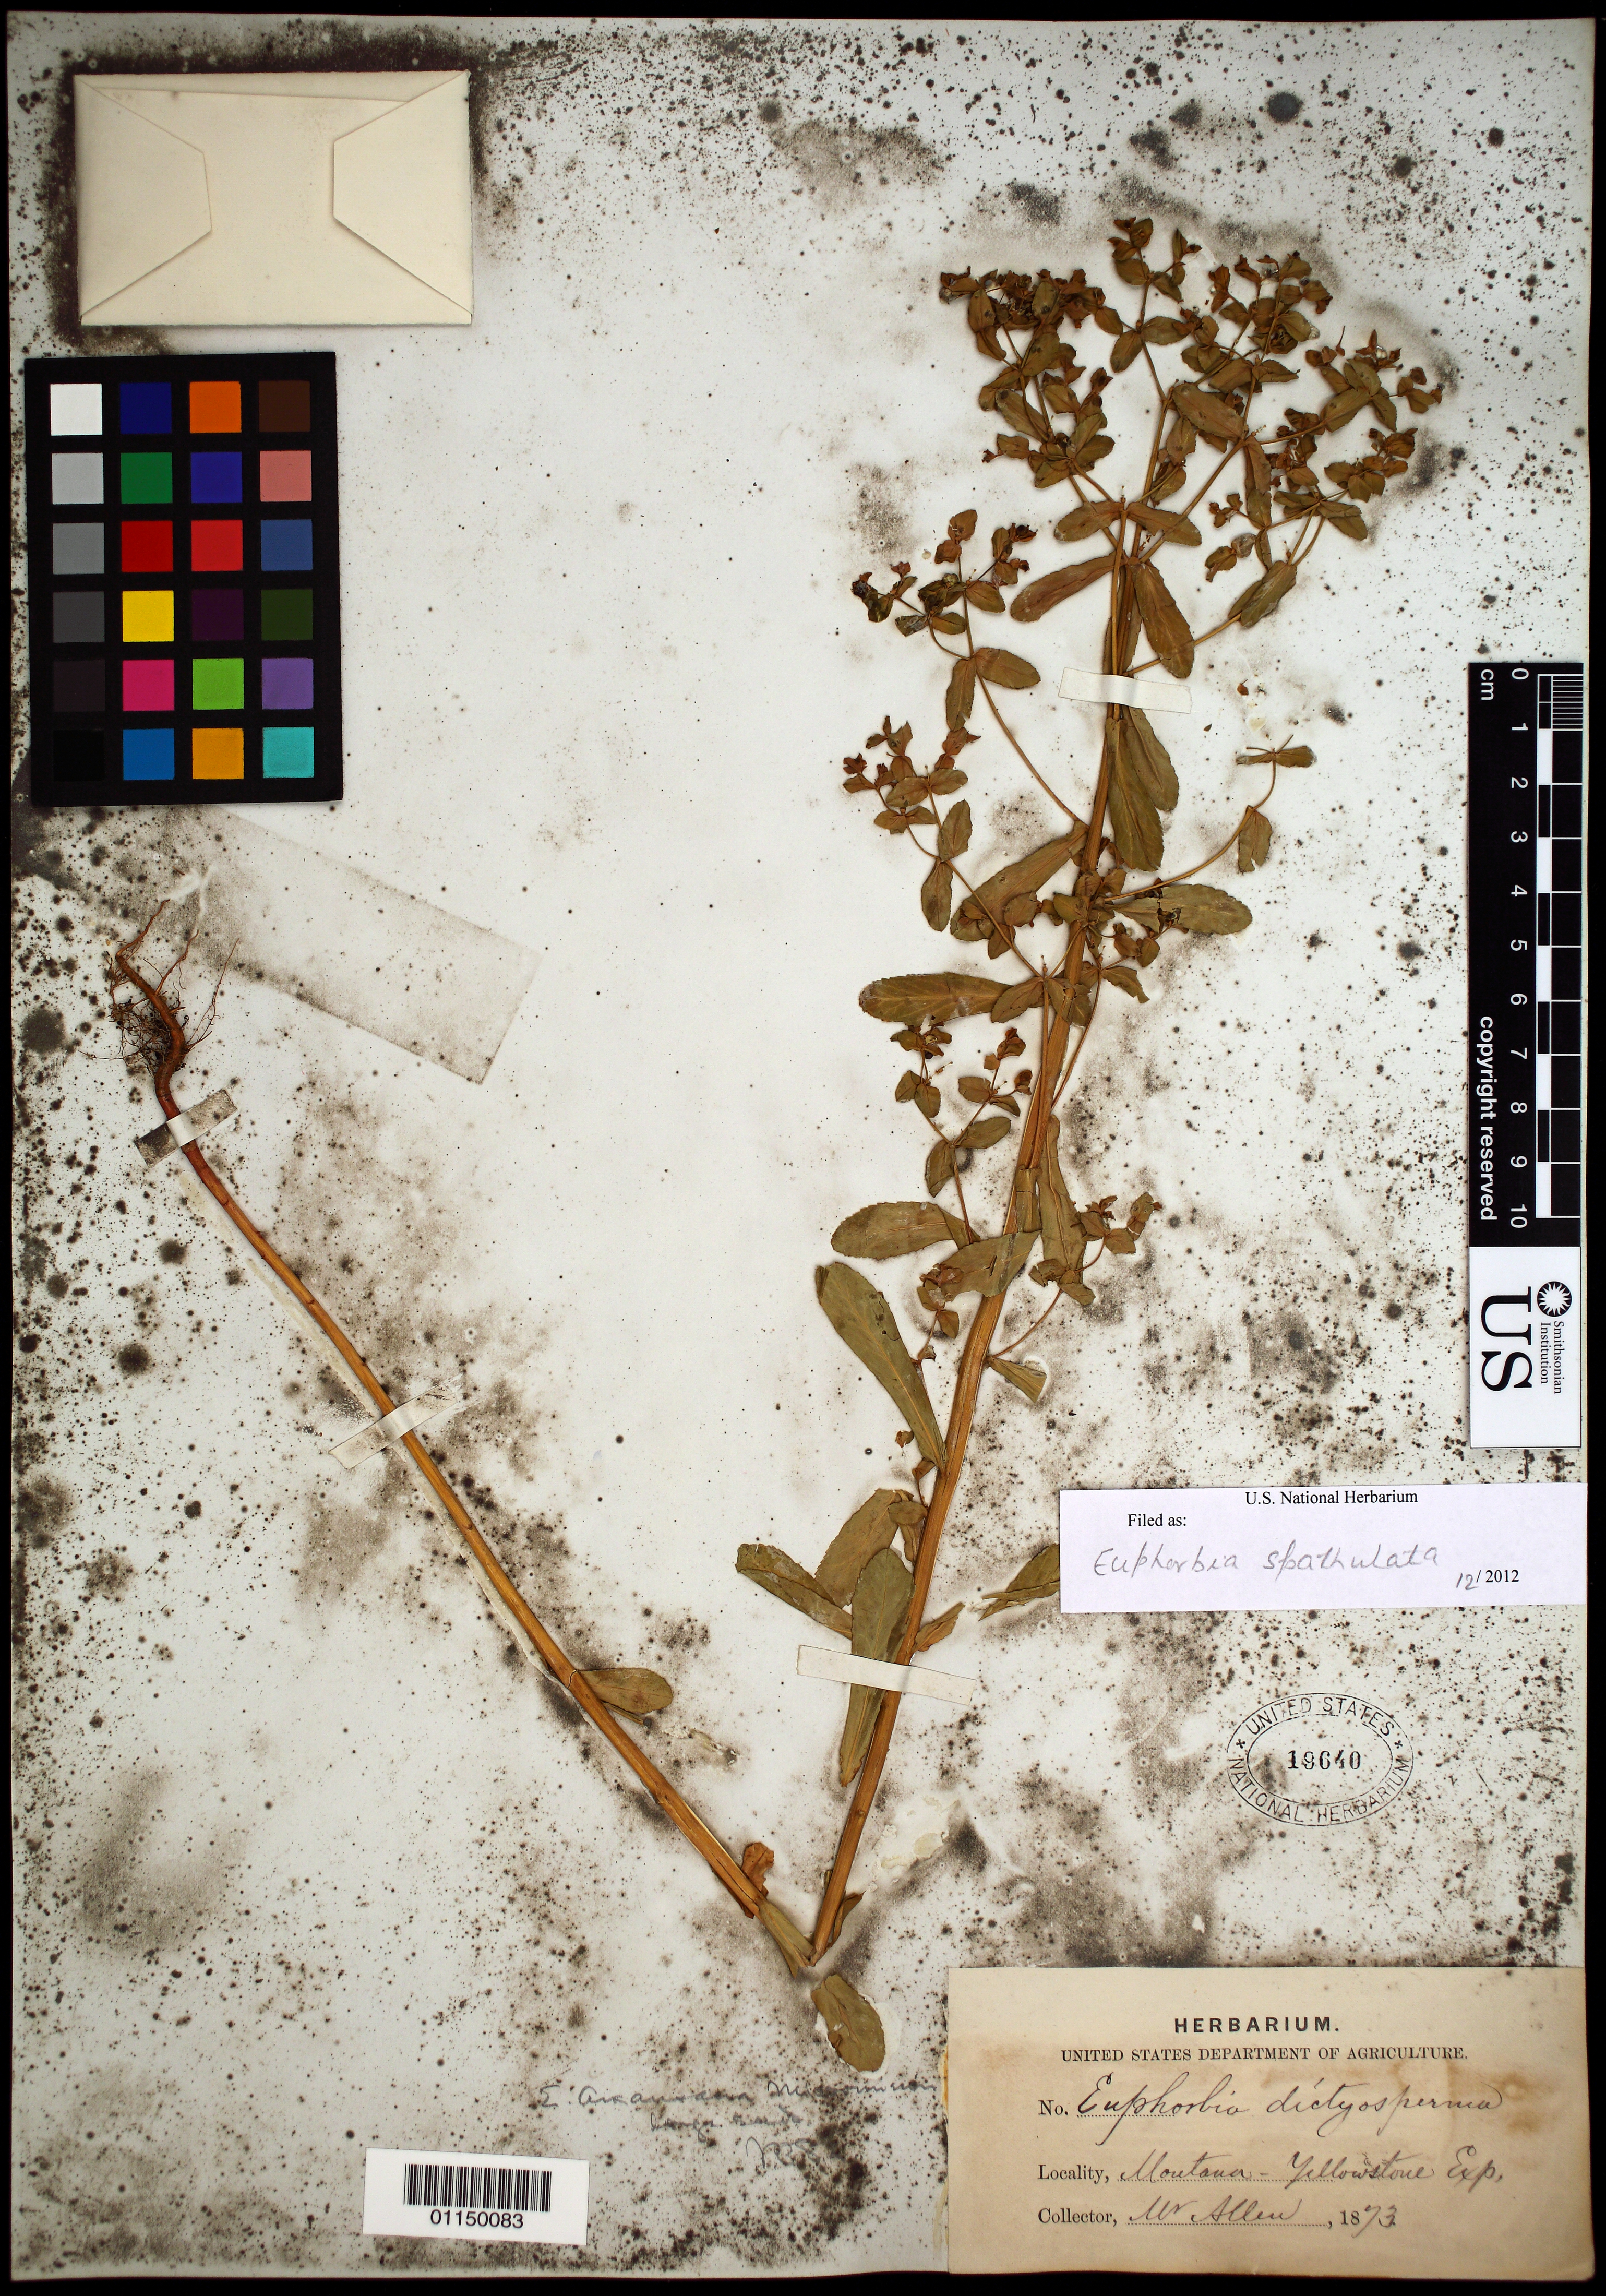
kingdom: Plantae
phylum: Tracheophyta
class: Magnoliopsida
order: Malpighiales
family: Euphorbiaceae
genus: Euphorbia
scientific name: Euphorbia spathulata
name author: Lam.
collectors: -- Allen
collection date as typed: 1873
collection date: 1873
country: United States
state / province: Montana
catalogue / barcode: US 19640